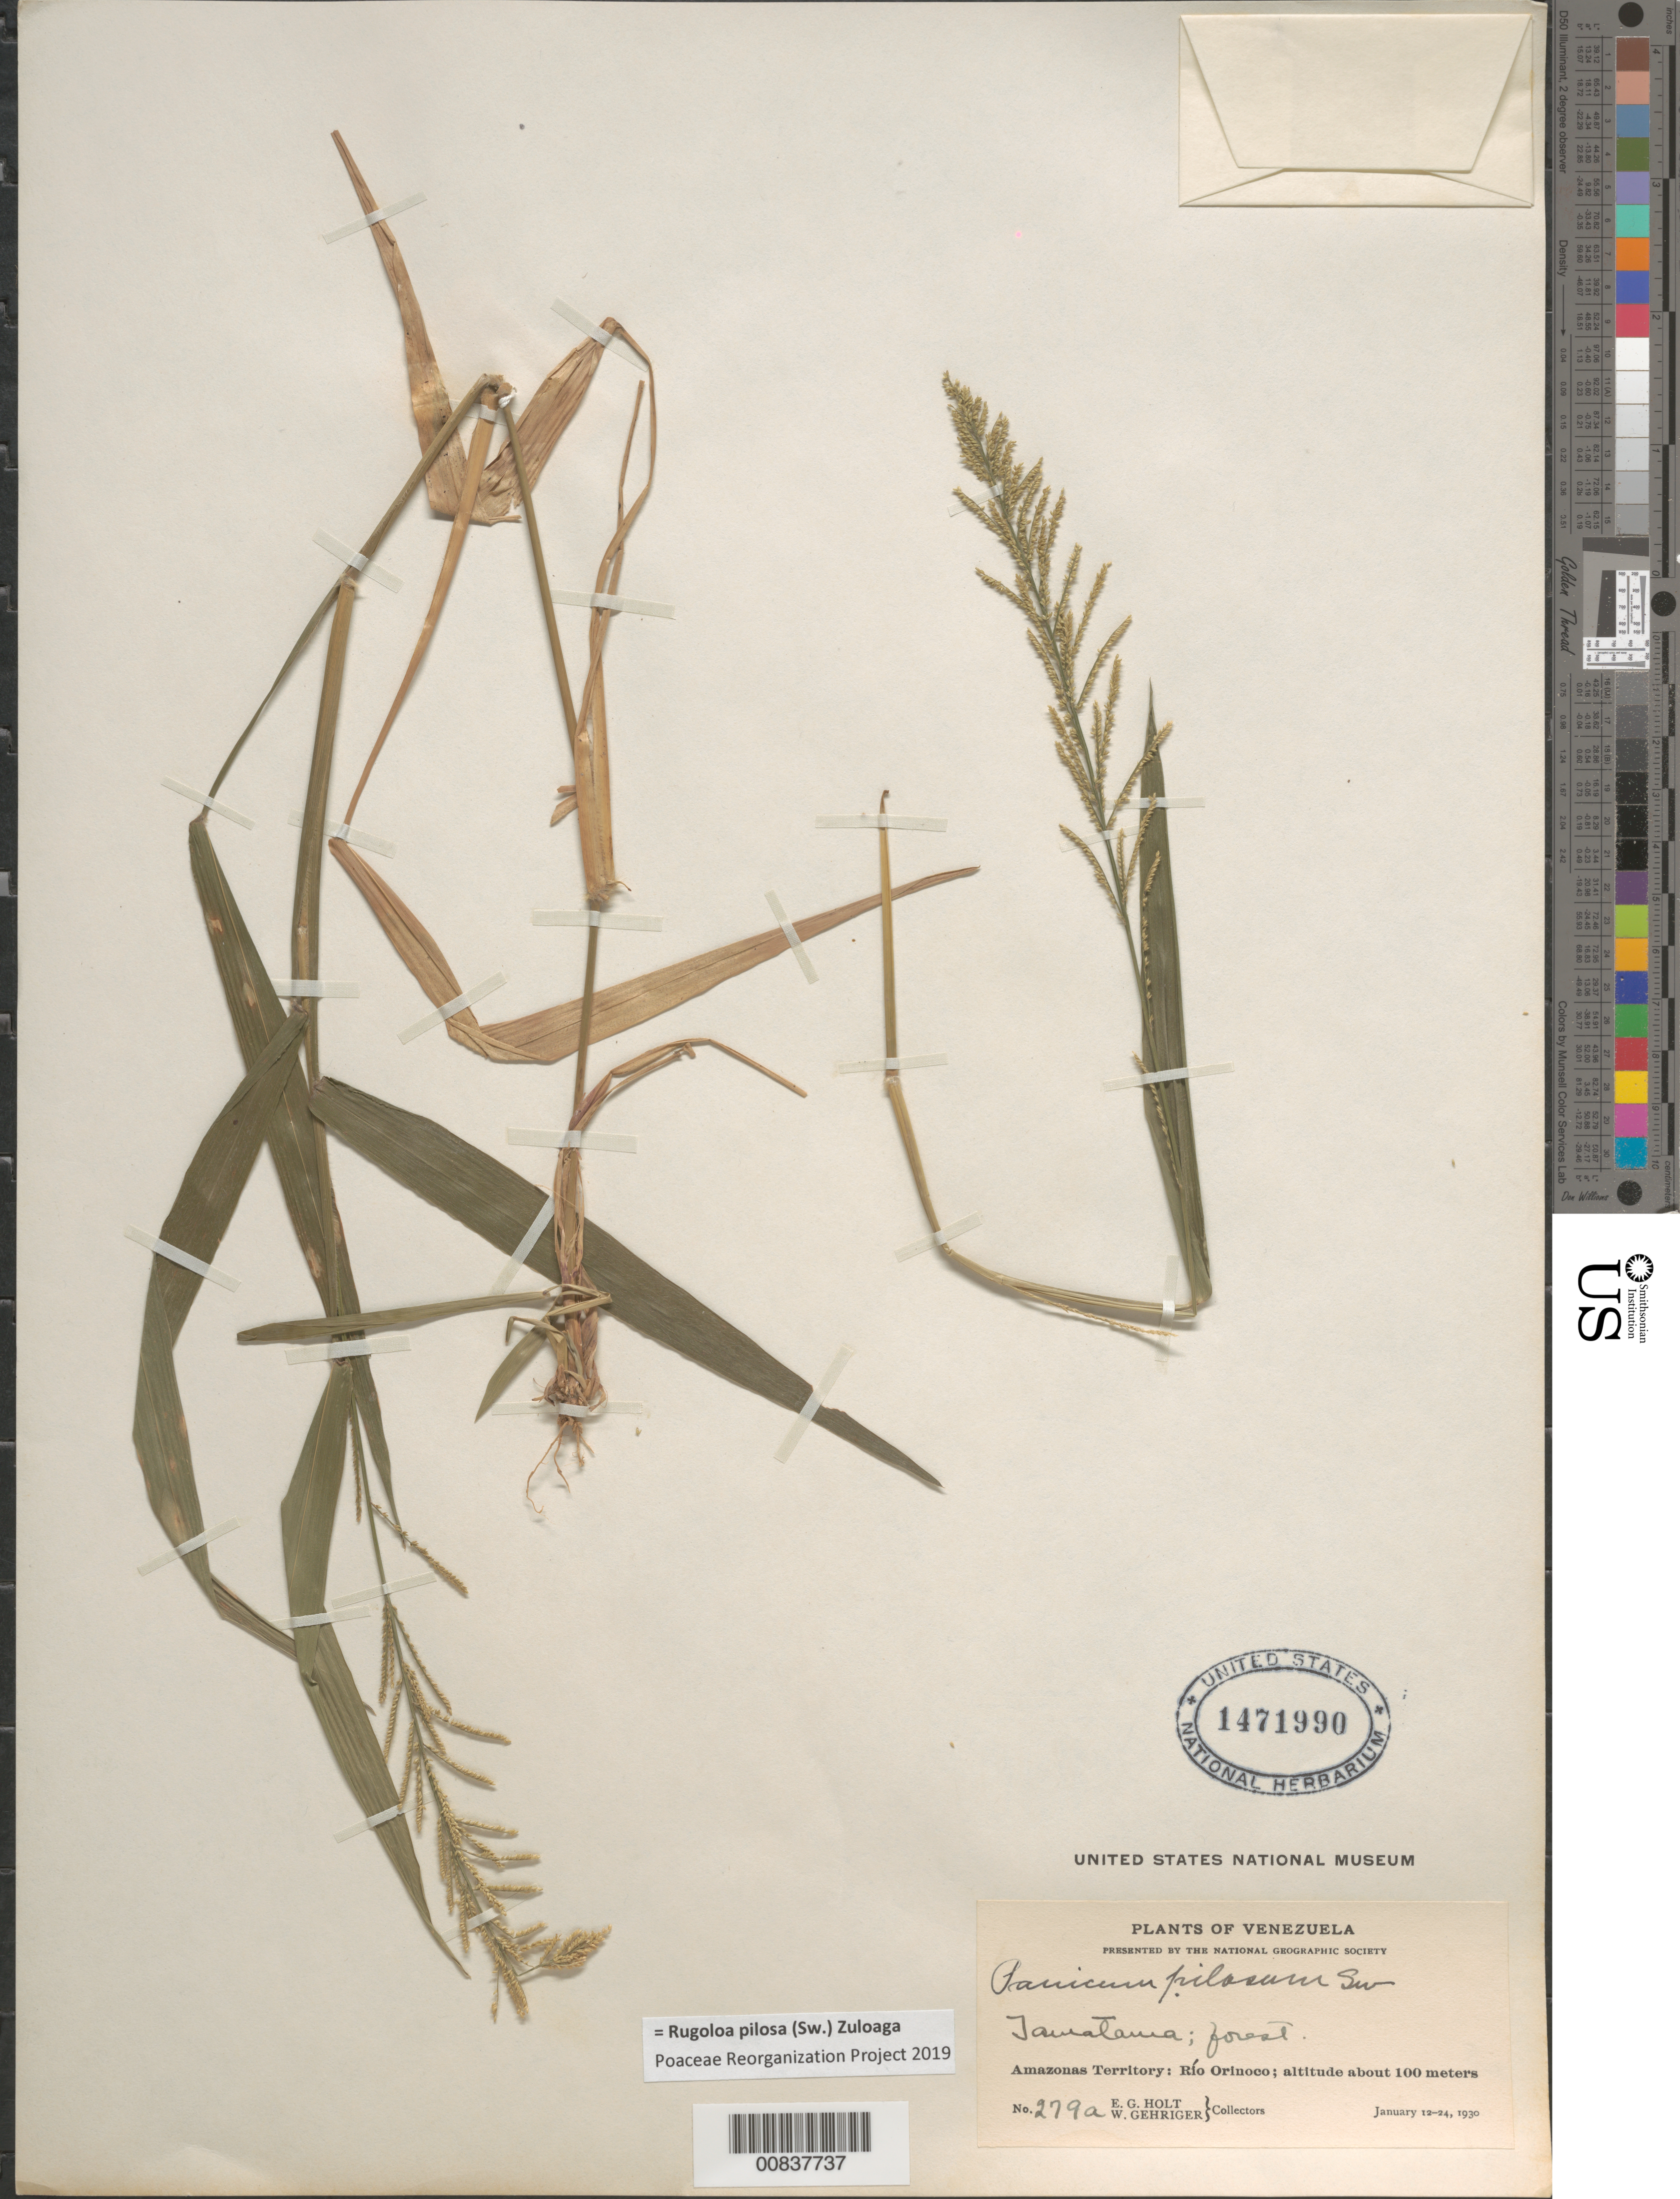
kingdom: Plantae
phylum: Tracheophyta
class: Liliopsida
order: Poales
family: Poaceae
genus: Panicum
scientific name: Panicum pilosum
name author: Sw.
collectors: E. Holt & W. Gehriger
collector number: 279 a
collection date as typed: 12-Jan-30 to 24-Jan-30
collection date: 1930-01-12/1930-01-24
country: Venezuela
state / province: Amazonas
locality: Tamatama, Alto Río Orinoco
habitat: Forest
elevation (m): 100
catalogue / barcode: US 1471990